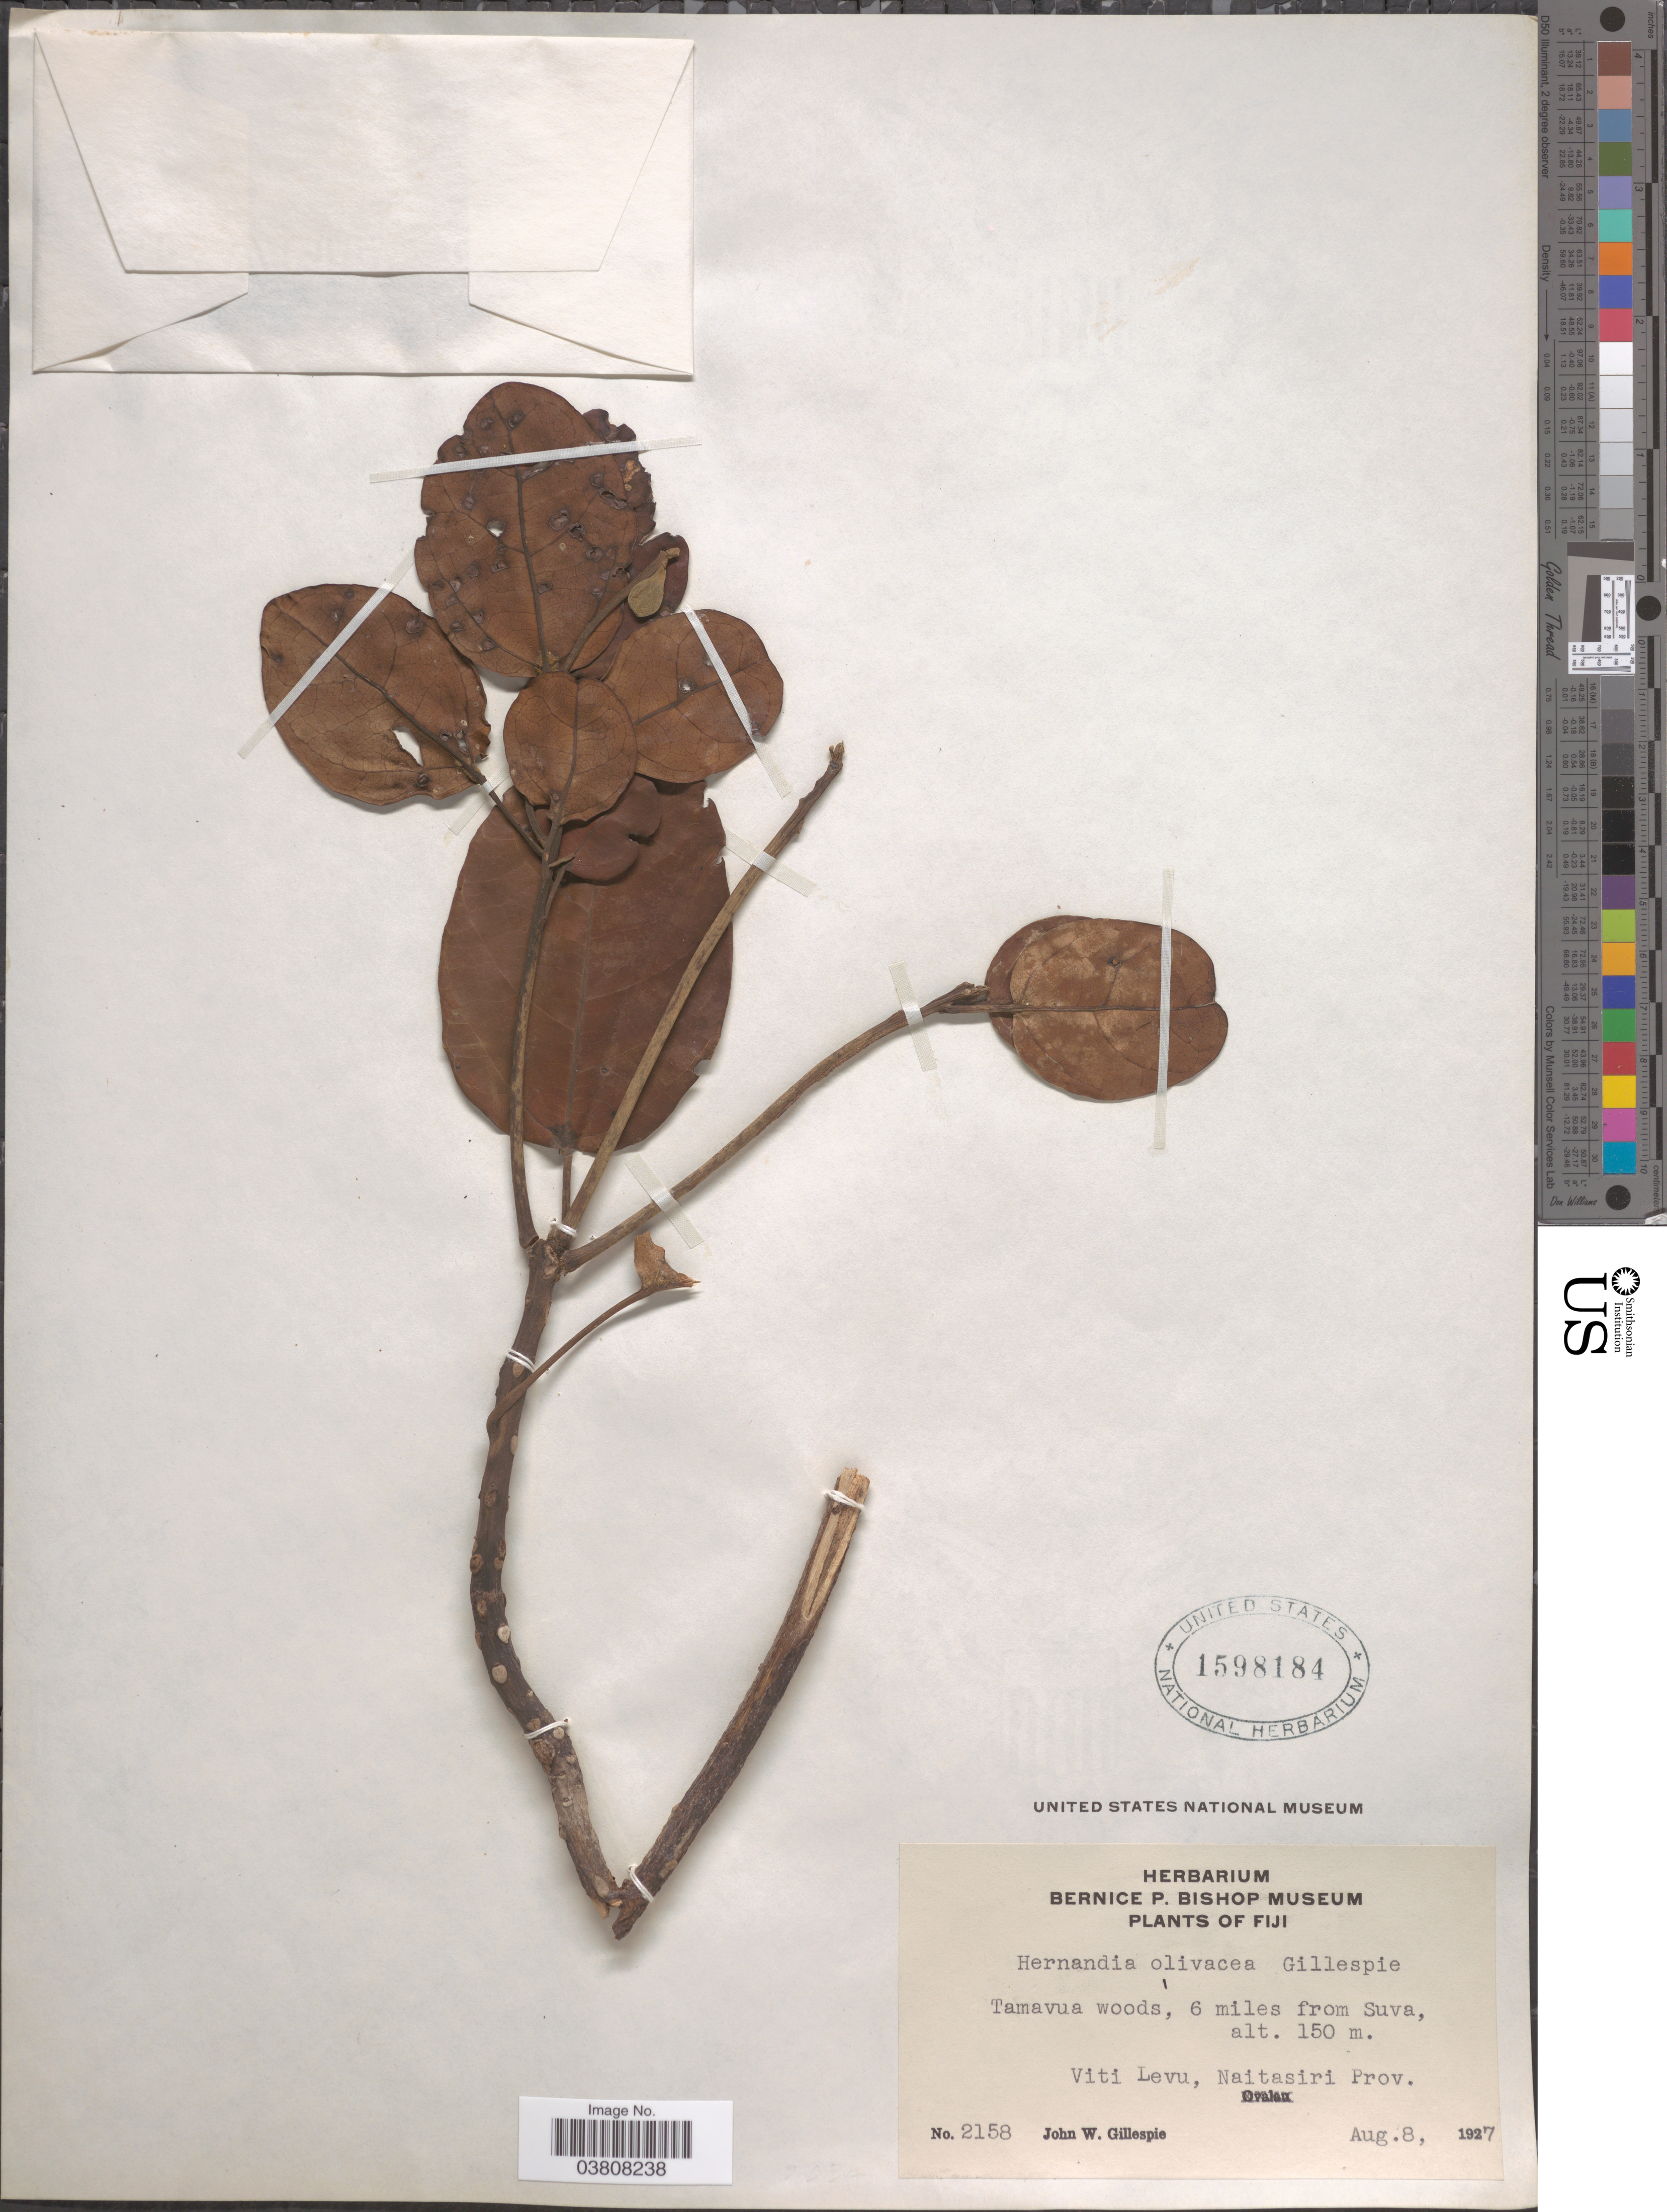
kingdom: Plantae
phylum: Tracheophyta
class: Magnoliopsida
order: Laurales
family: Hernandiaceae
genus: Hernandia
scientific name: Hernandia olivacea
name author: Gillespie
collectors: J. W. Gillespie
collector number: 2158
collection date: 1927-08-08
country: Fiji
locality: Tamavua woods, 6 miles from Suva. Viti Levu, Naitasiri Prov.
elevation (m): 150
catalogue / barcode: US 1598184